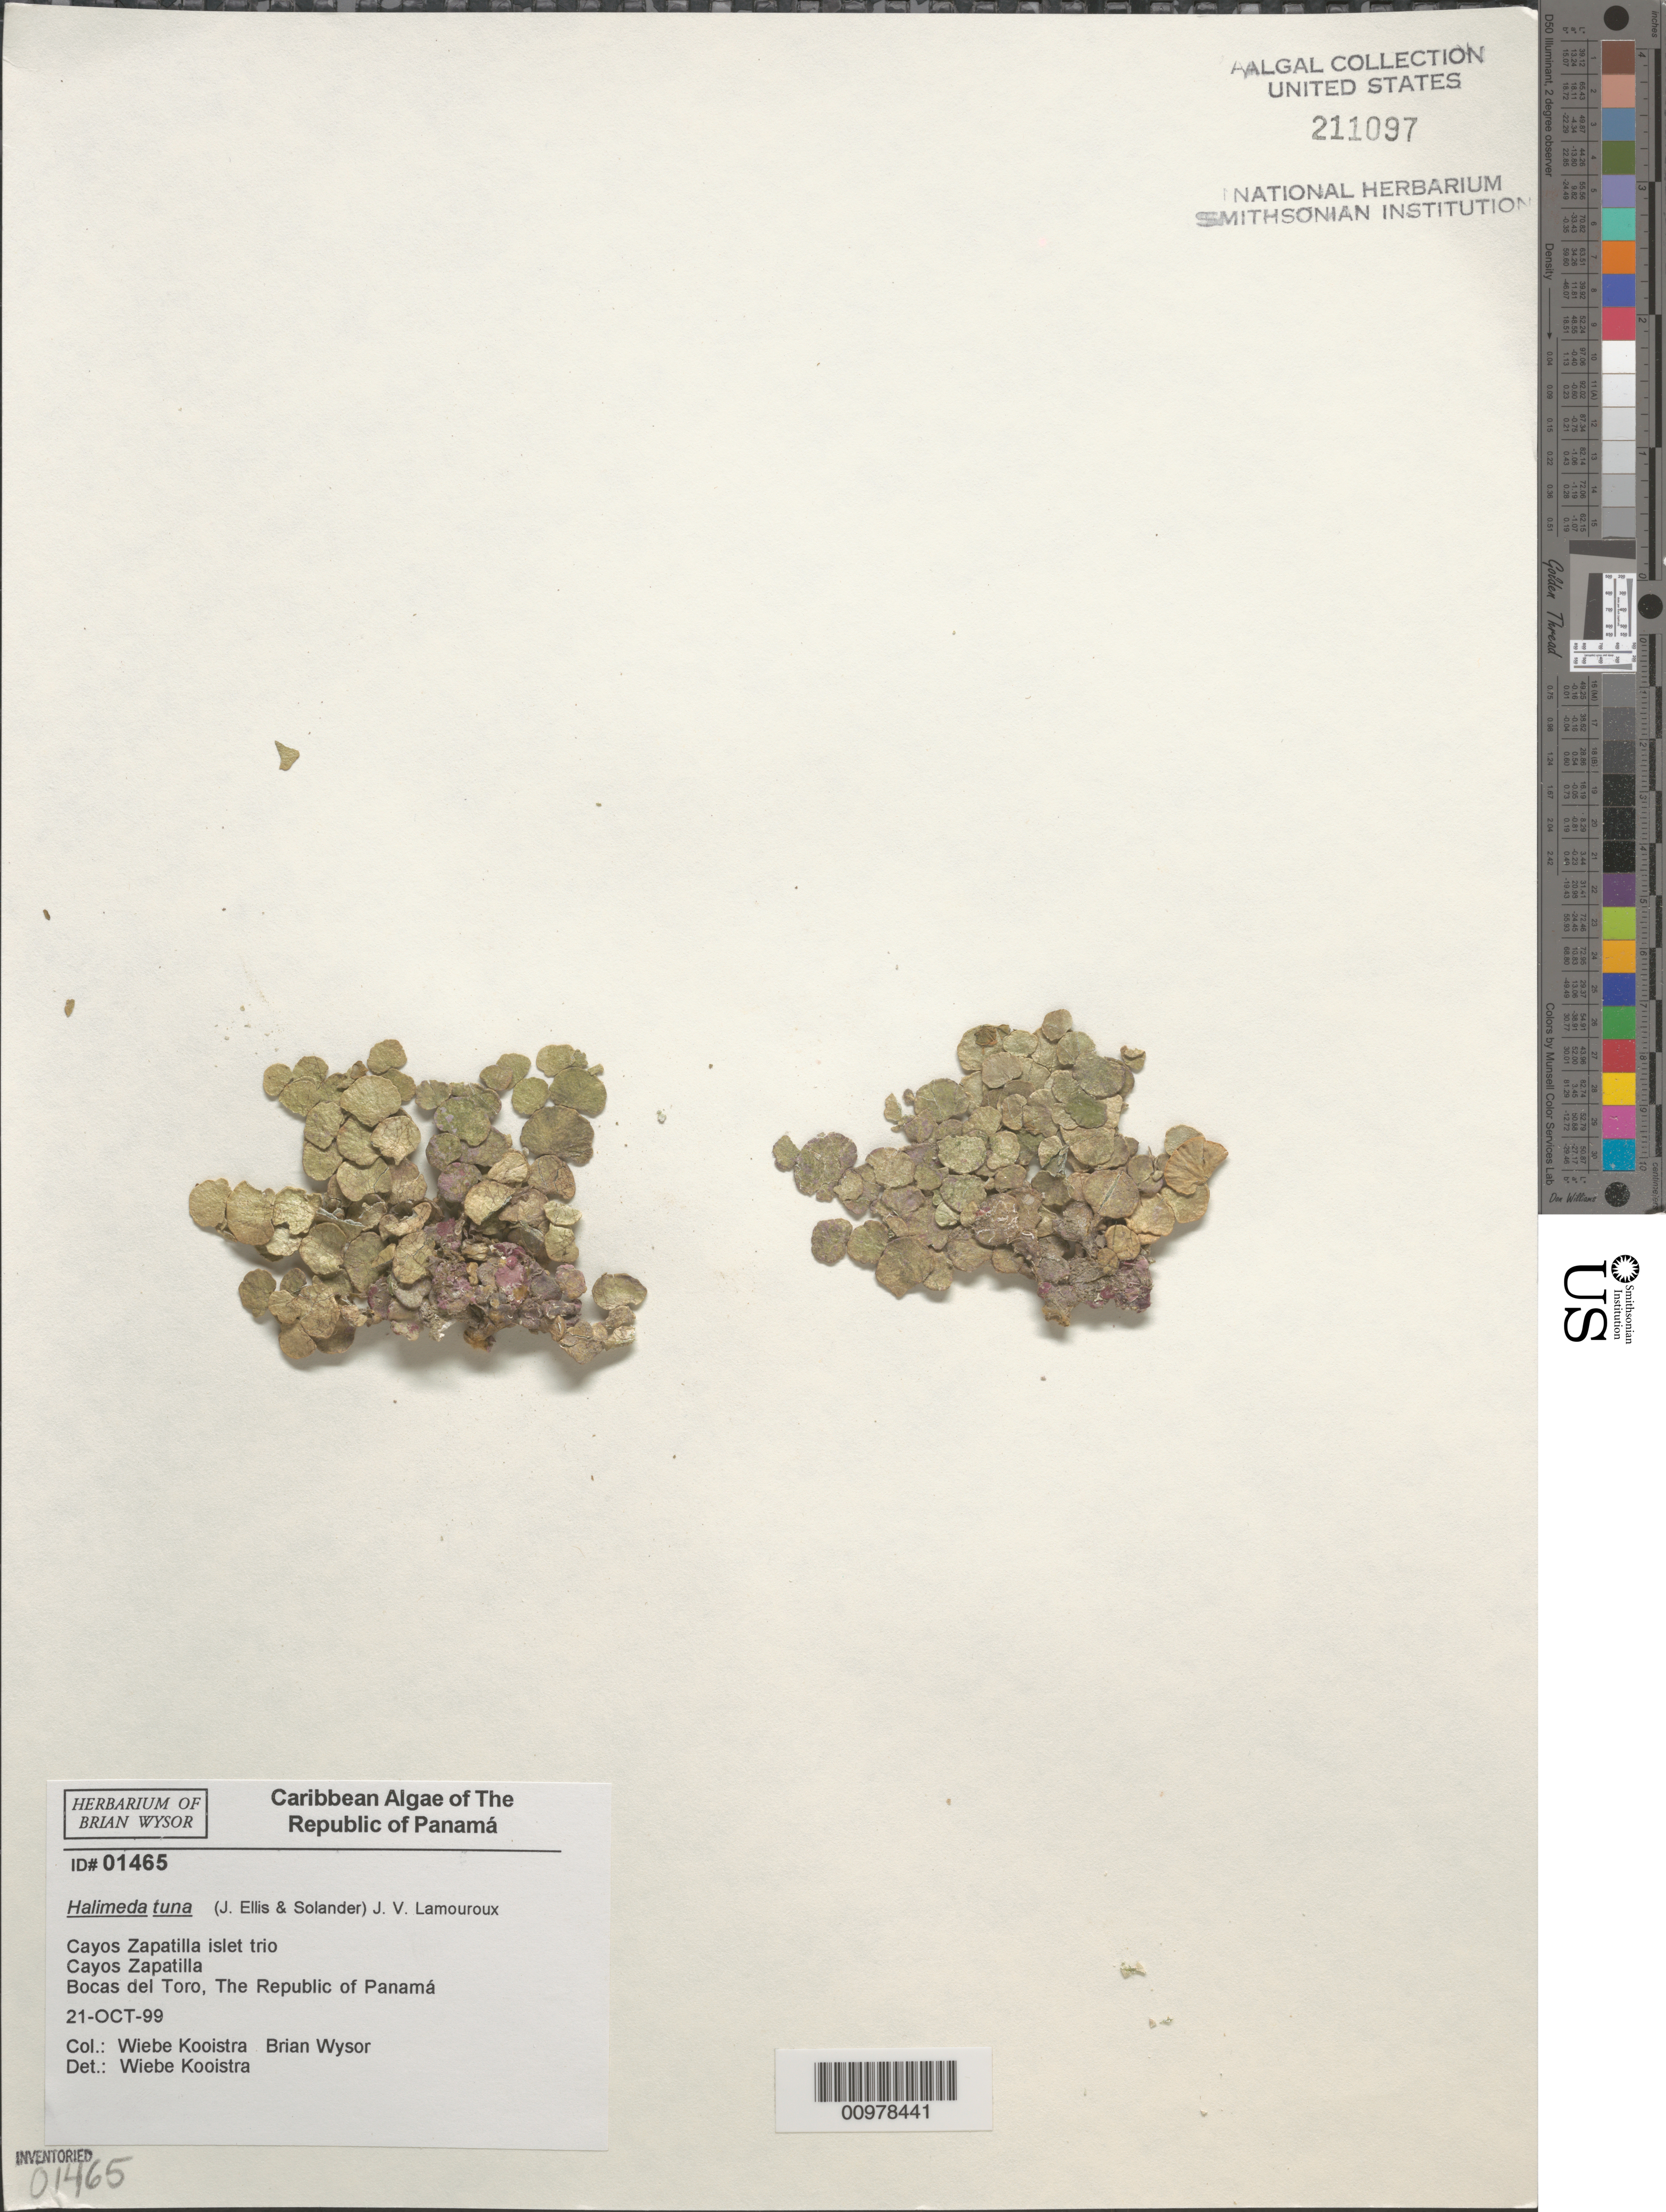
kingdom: Plantae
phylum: Chlorophyta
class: Ulvophyceae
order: Bryopsidales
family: Halimedaceae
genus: Halimeda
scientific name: Halimeda tuna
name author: (J. Ellis & Sol.) J.V.Lamouroux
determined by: Kooistra, Wiebe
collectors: B. Wysor & W. Kooistra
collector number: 01465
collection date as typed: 21 Oct 1999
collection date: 1999-10-21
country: Panama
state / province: Bocas del Toro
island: Cayos Zapatilla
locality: Islet trio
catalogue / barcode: US 211097